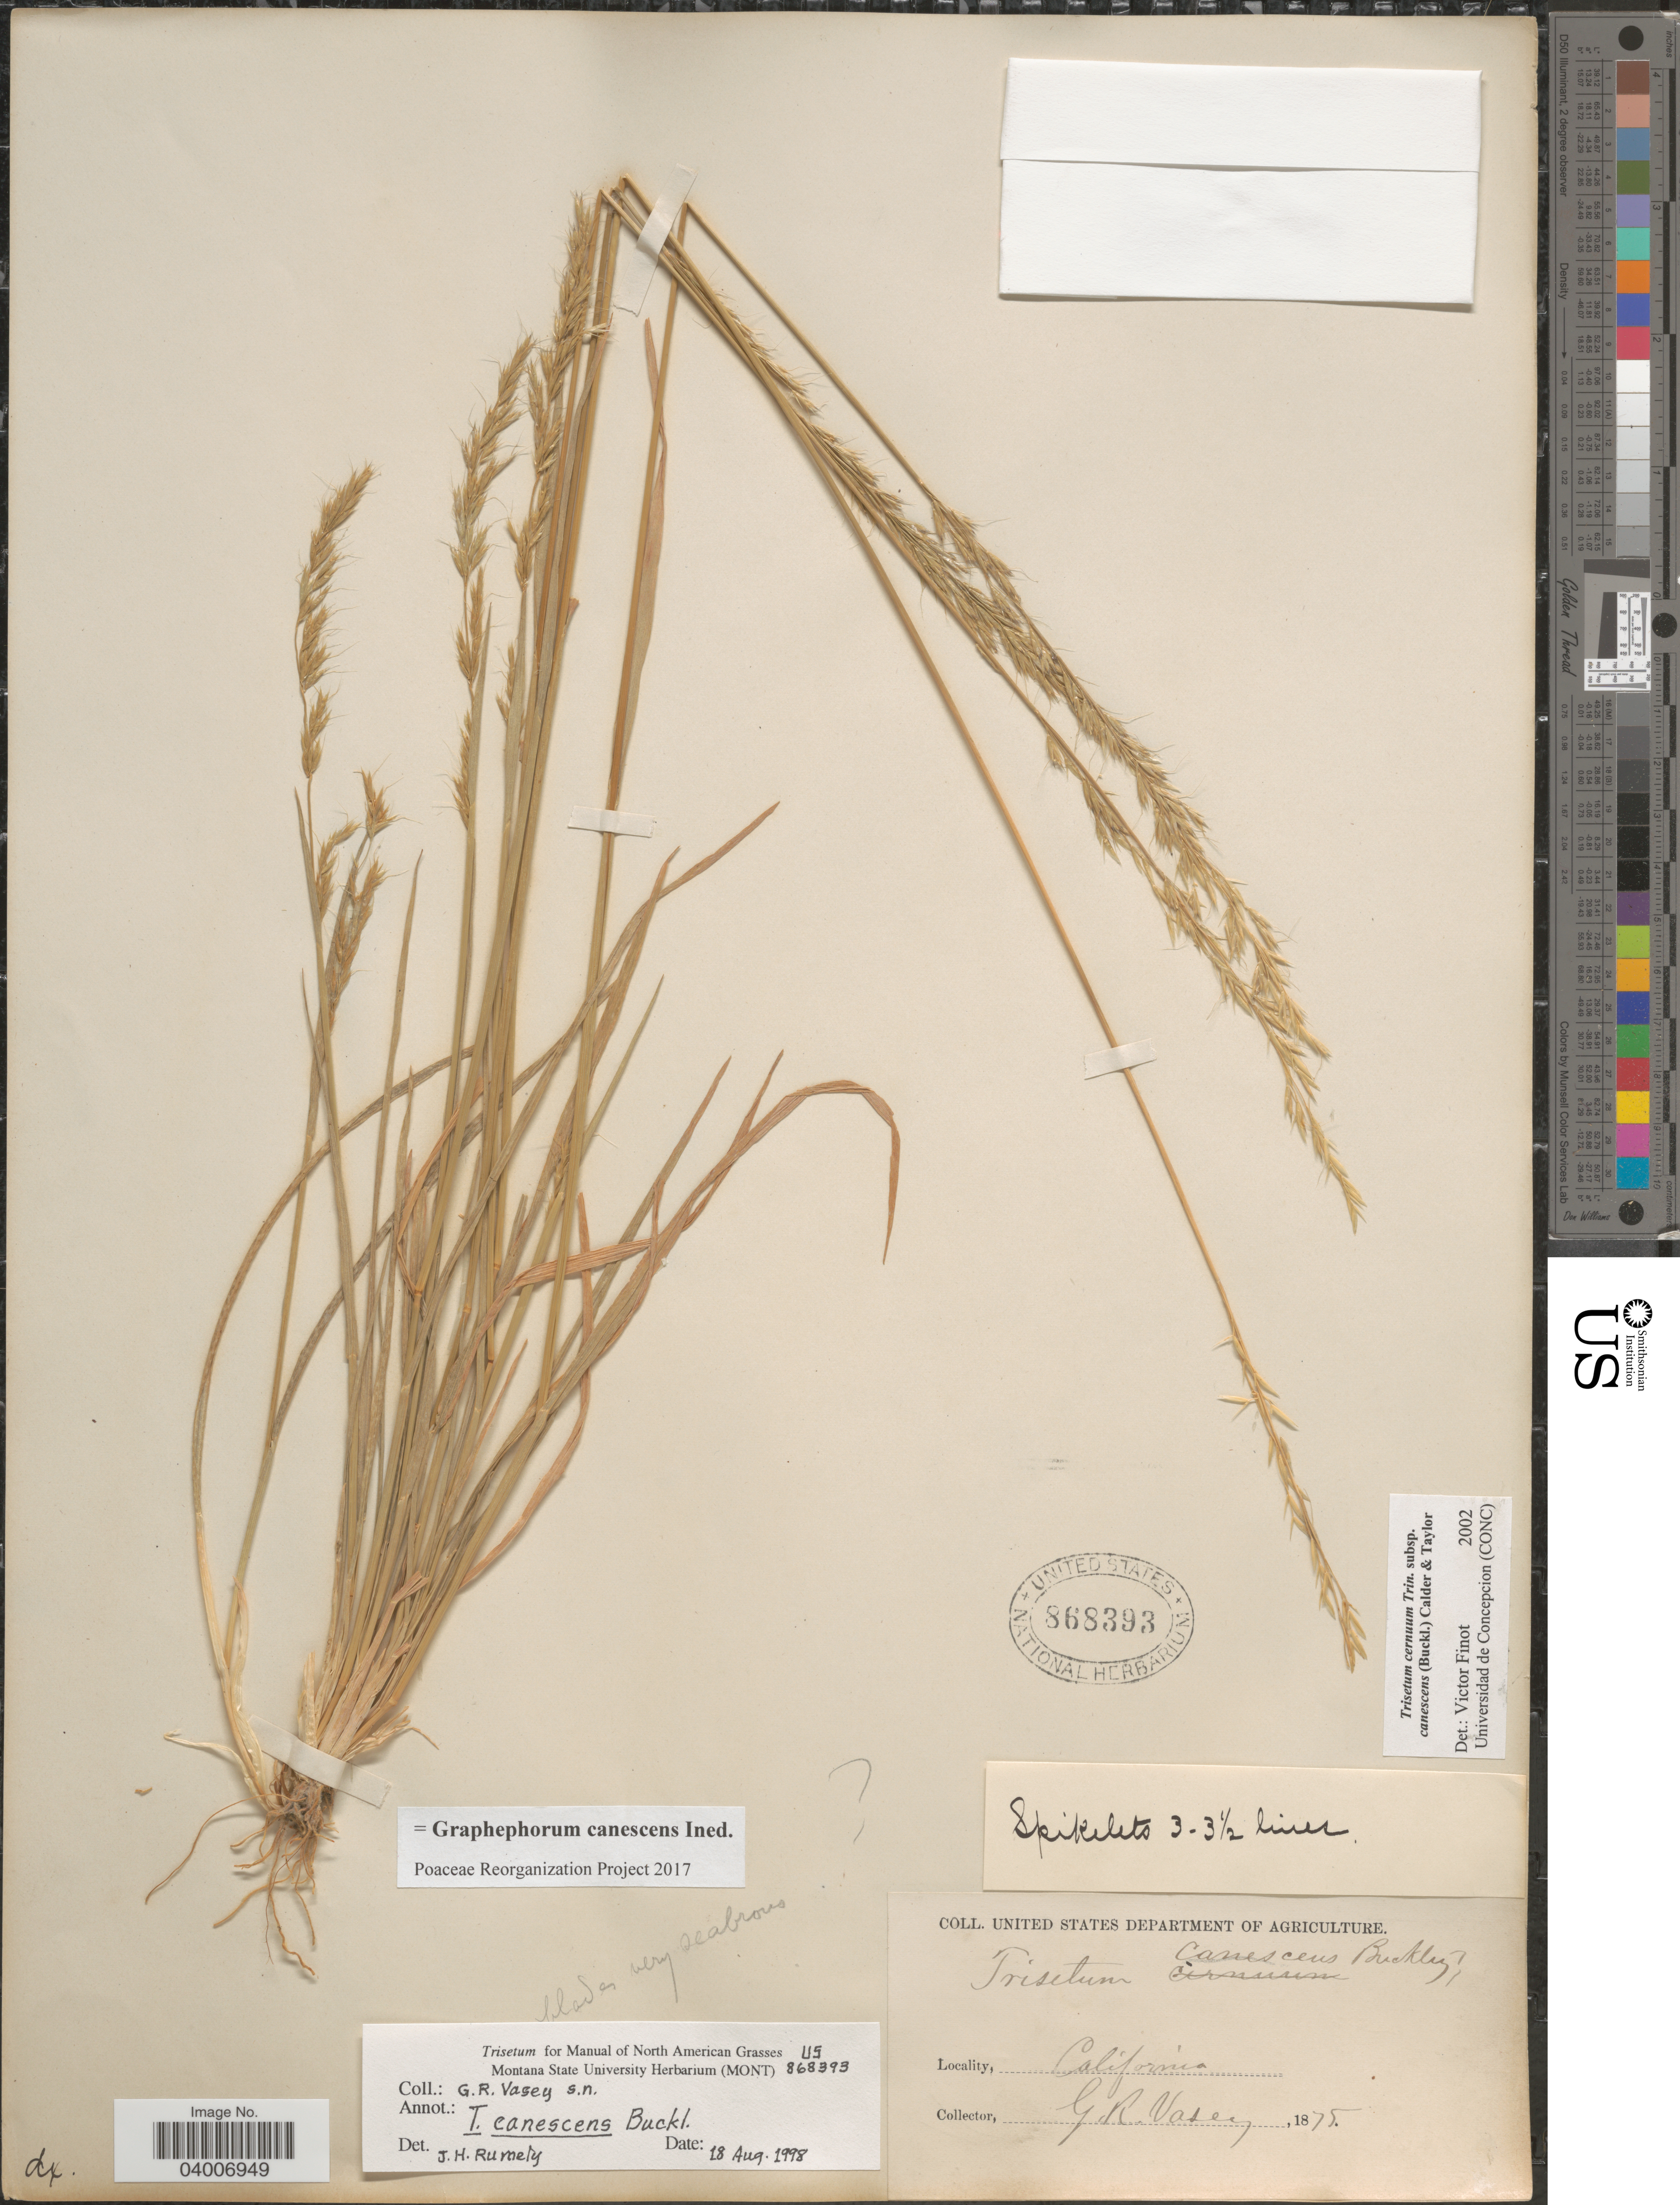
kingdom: Plantae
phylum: Tracheophyta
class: Liliopsida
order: Poales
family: Poaceae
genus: Graphephorum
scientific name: Graphephorum canescens ined.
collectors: G. R. Vasey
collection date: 1875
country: United States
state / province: California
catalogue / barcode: US 868393